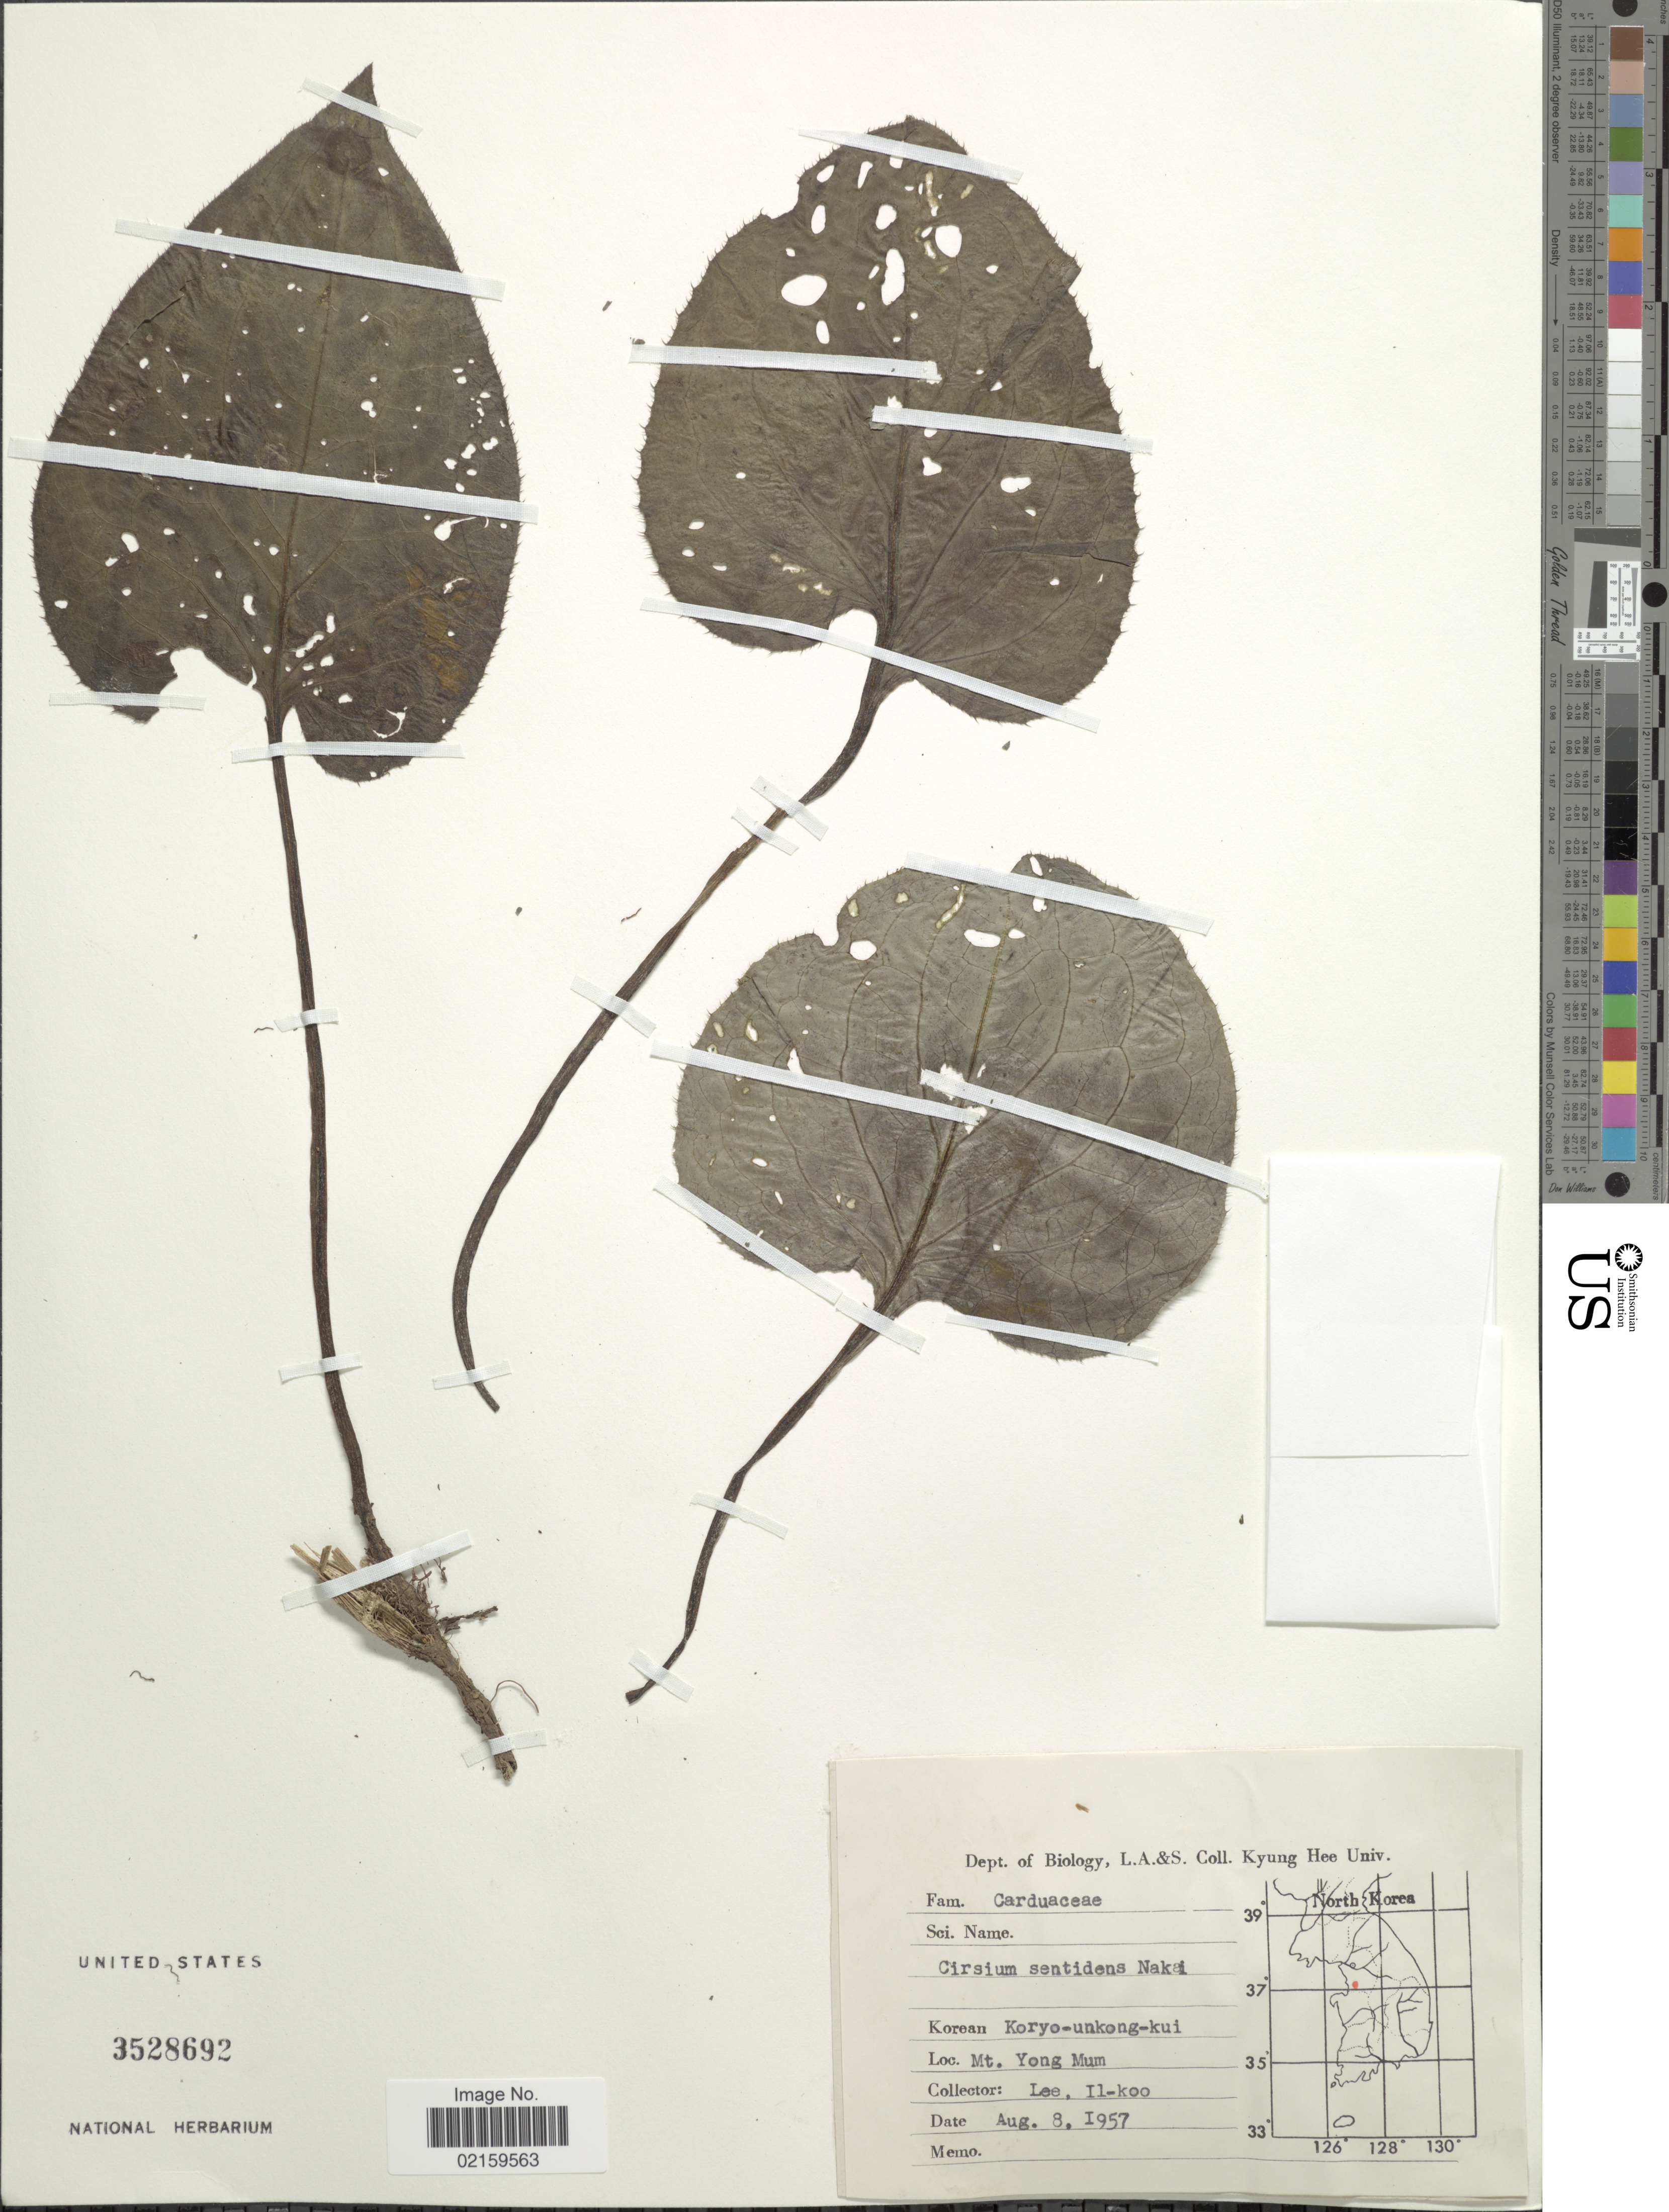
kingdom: Plantae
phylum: Tracheophyta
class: Magnoliopsida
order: Asterales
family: Asteraceae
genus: Cirsium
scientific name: Cirsium sentidens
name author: Nakai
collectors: Il-Ko Lee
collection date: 1957-08-08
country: South Korea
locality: Mt. Yong Mum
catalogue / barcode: US 3528692